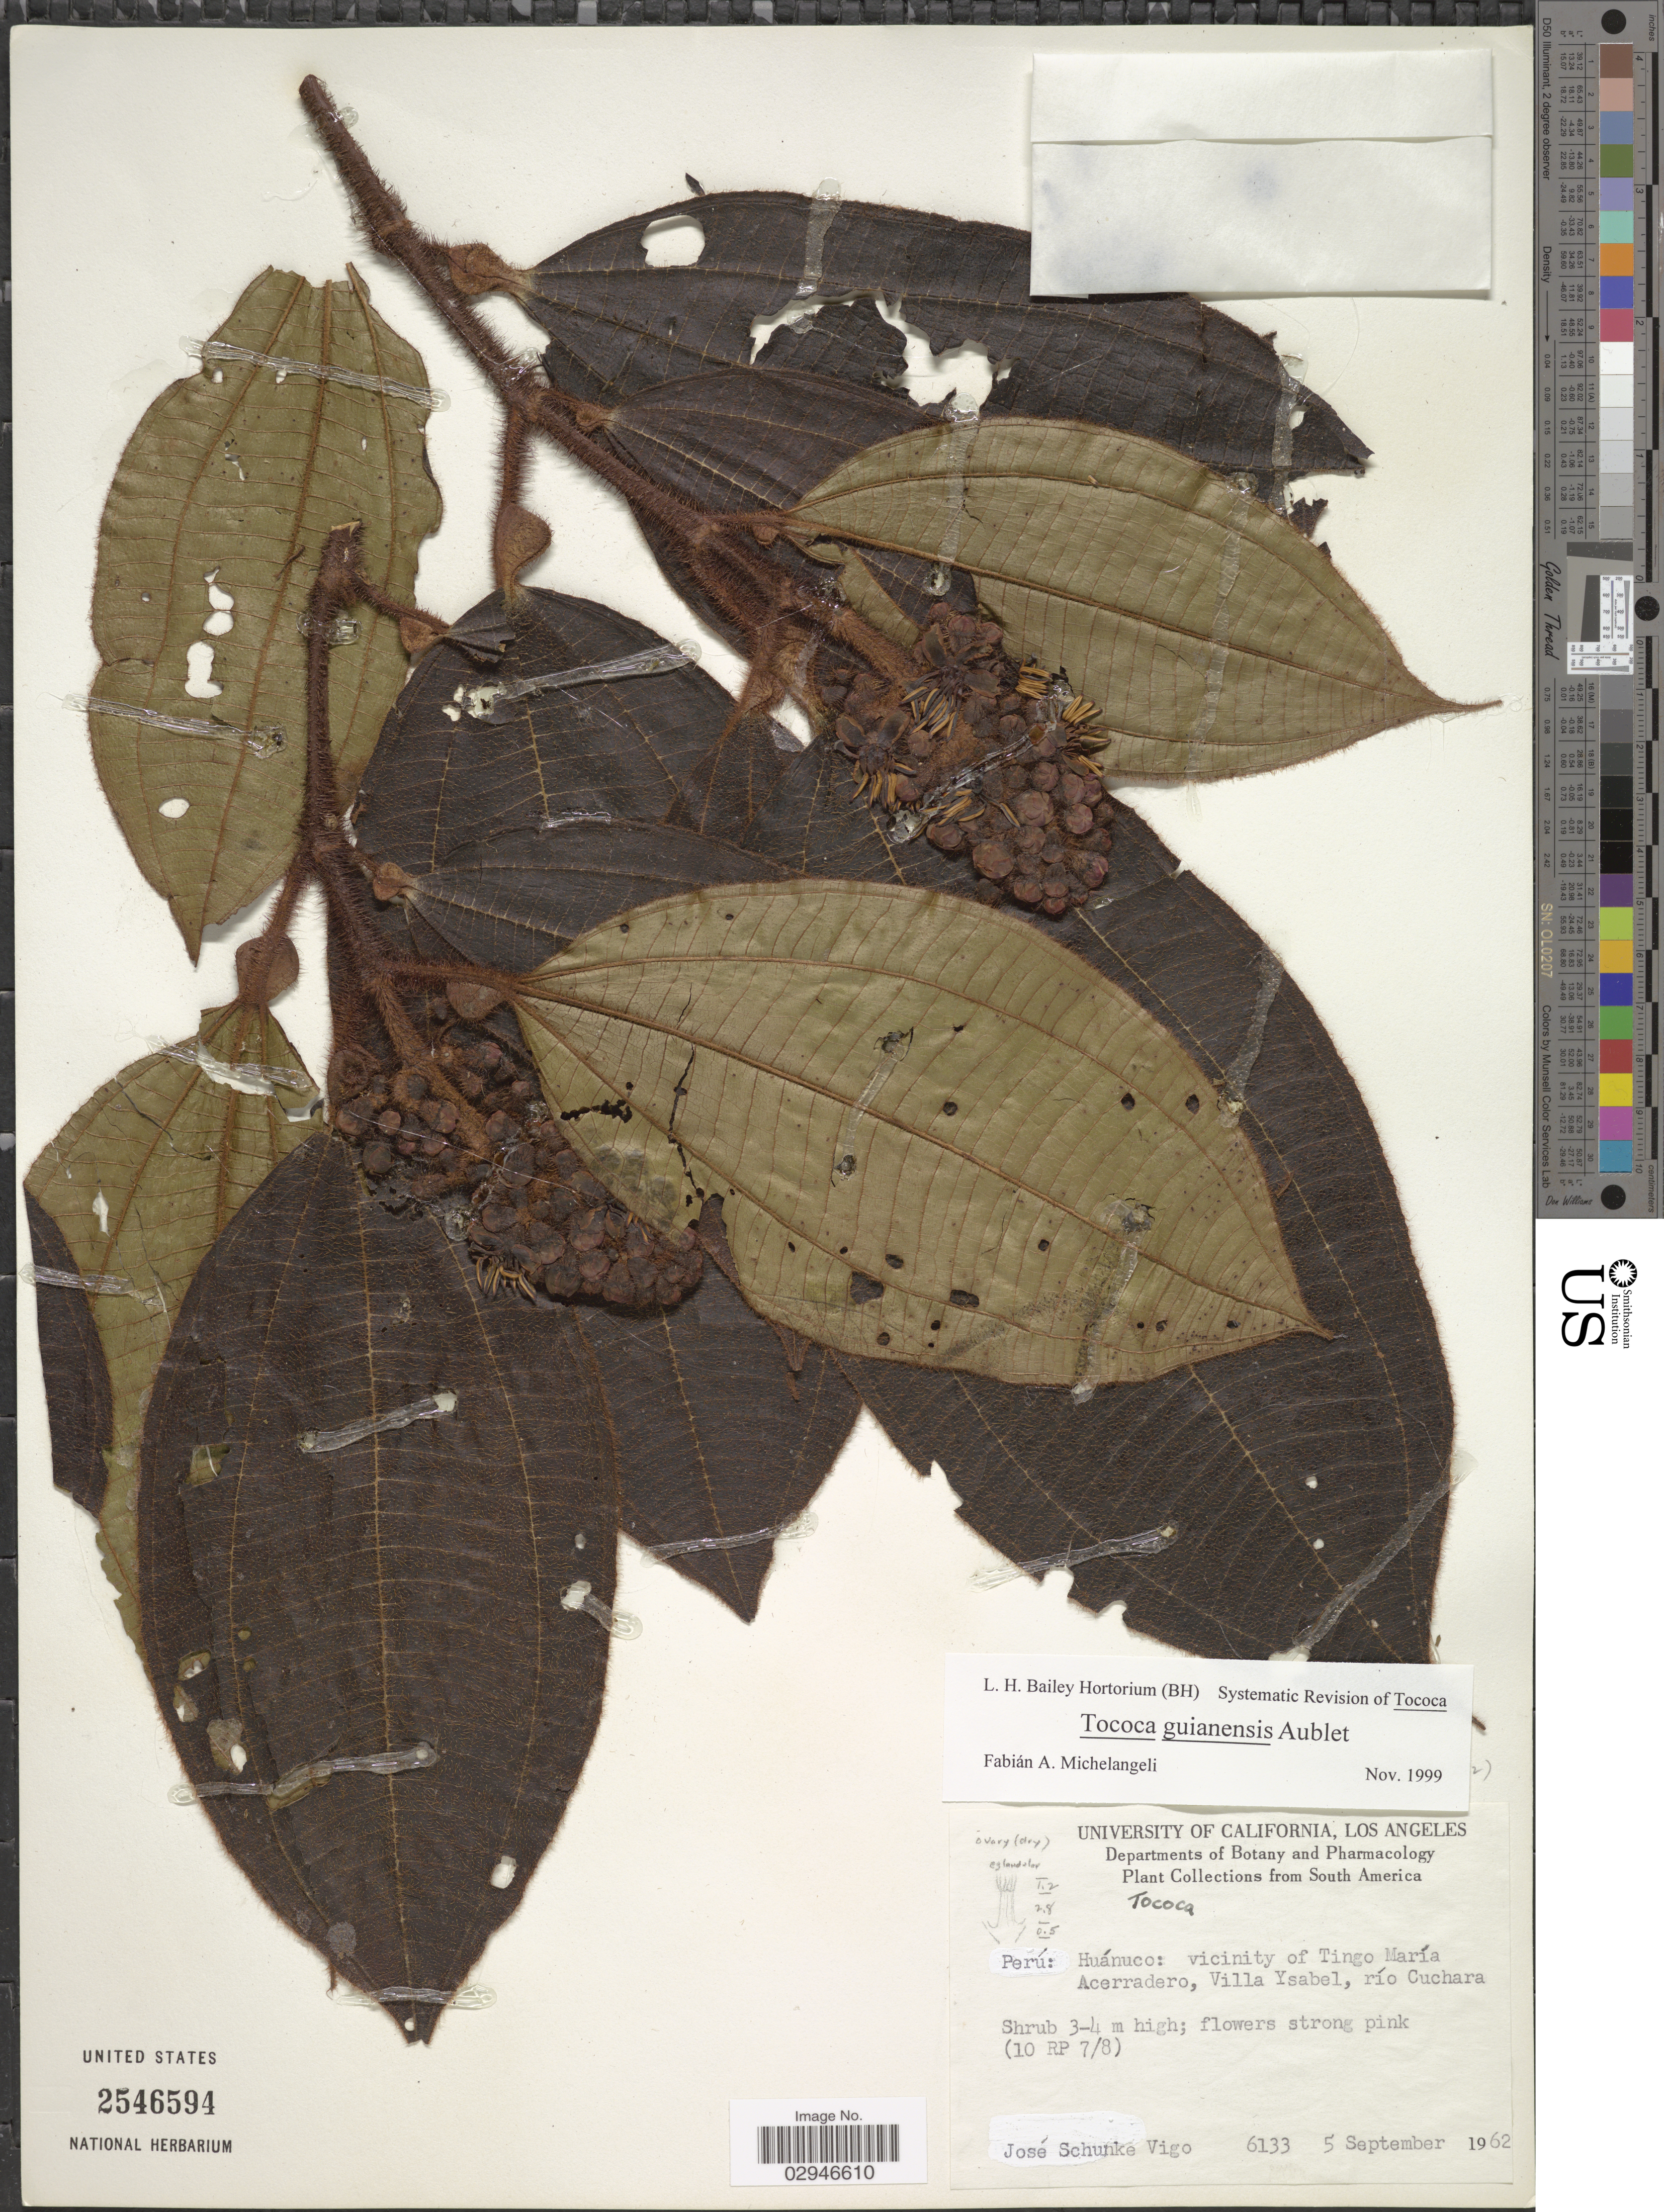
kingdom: Plantae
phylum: Tracheophyta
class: Magnoliopsida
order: Myrtales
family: Melastomataceae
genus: Tococa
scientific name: Tococa guianensis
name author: Aubl.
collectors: J. Schunke Vigo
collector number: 6133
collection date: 1962-09-05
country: Peru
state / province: Huánuco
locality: Vicinity of Tingo María Acerradero, Villa Ysabel, río Cuchara.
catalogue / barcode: US 2546594